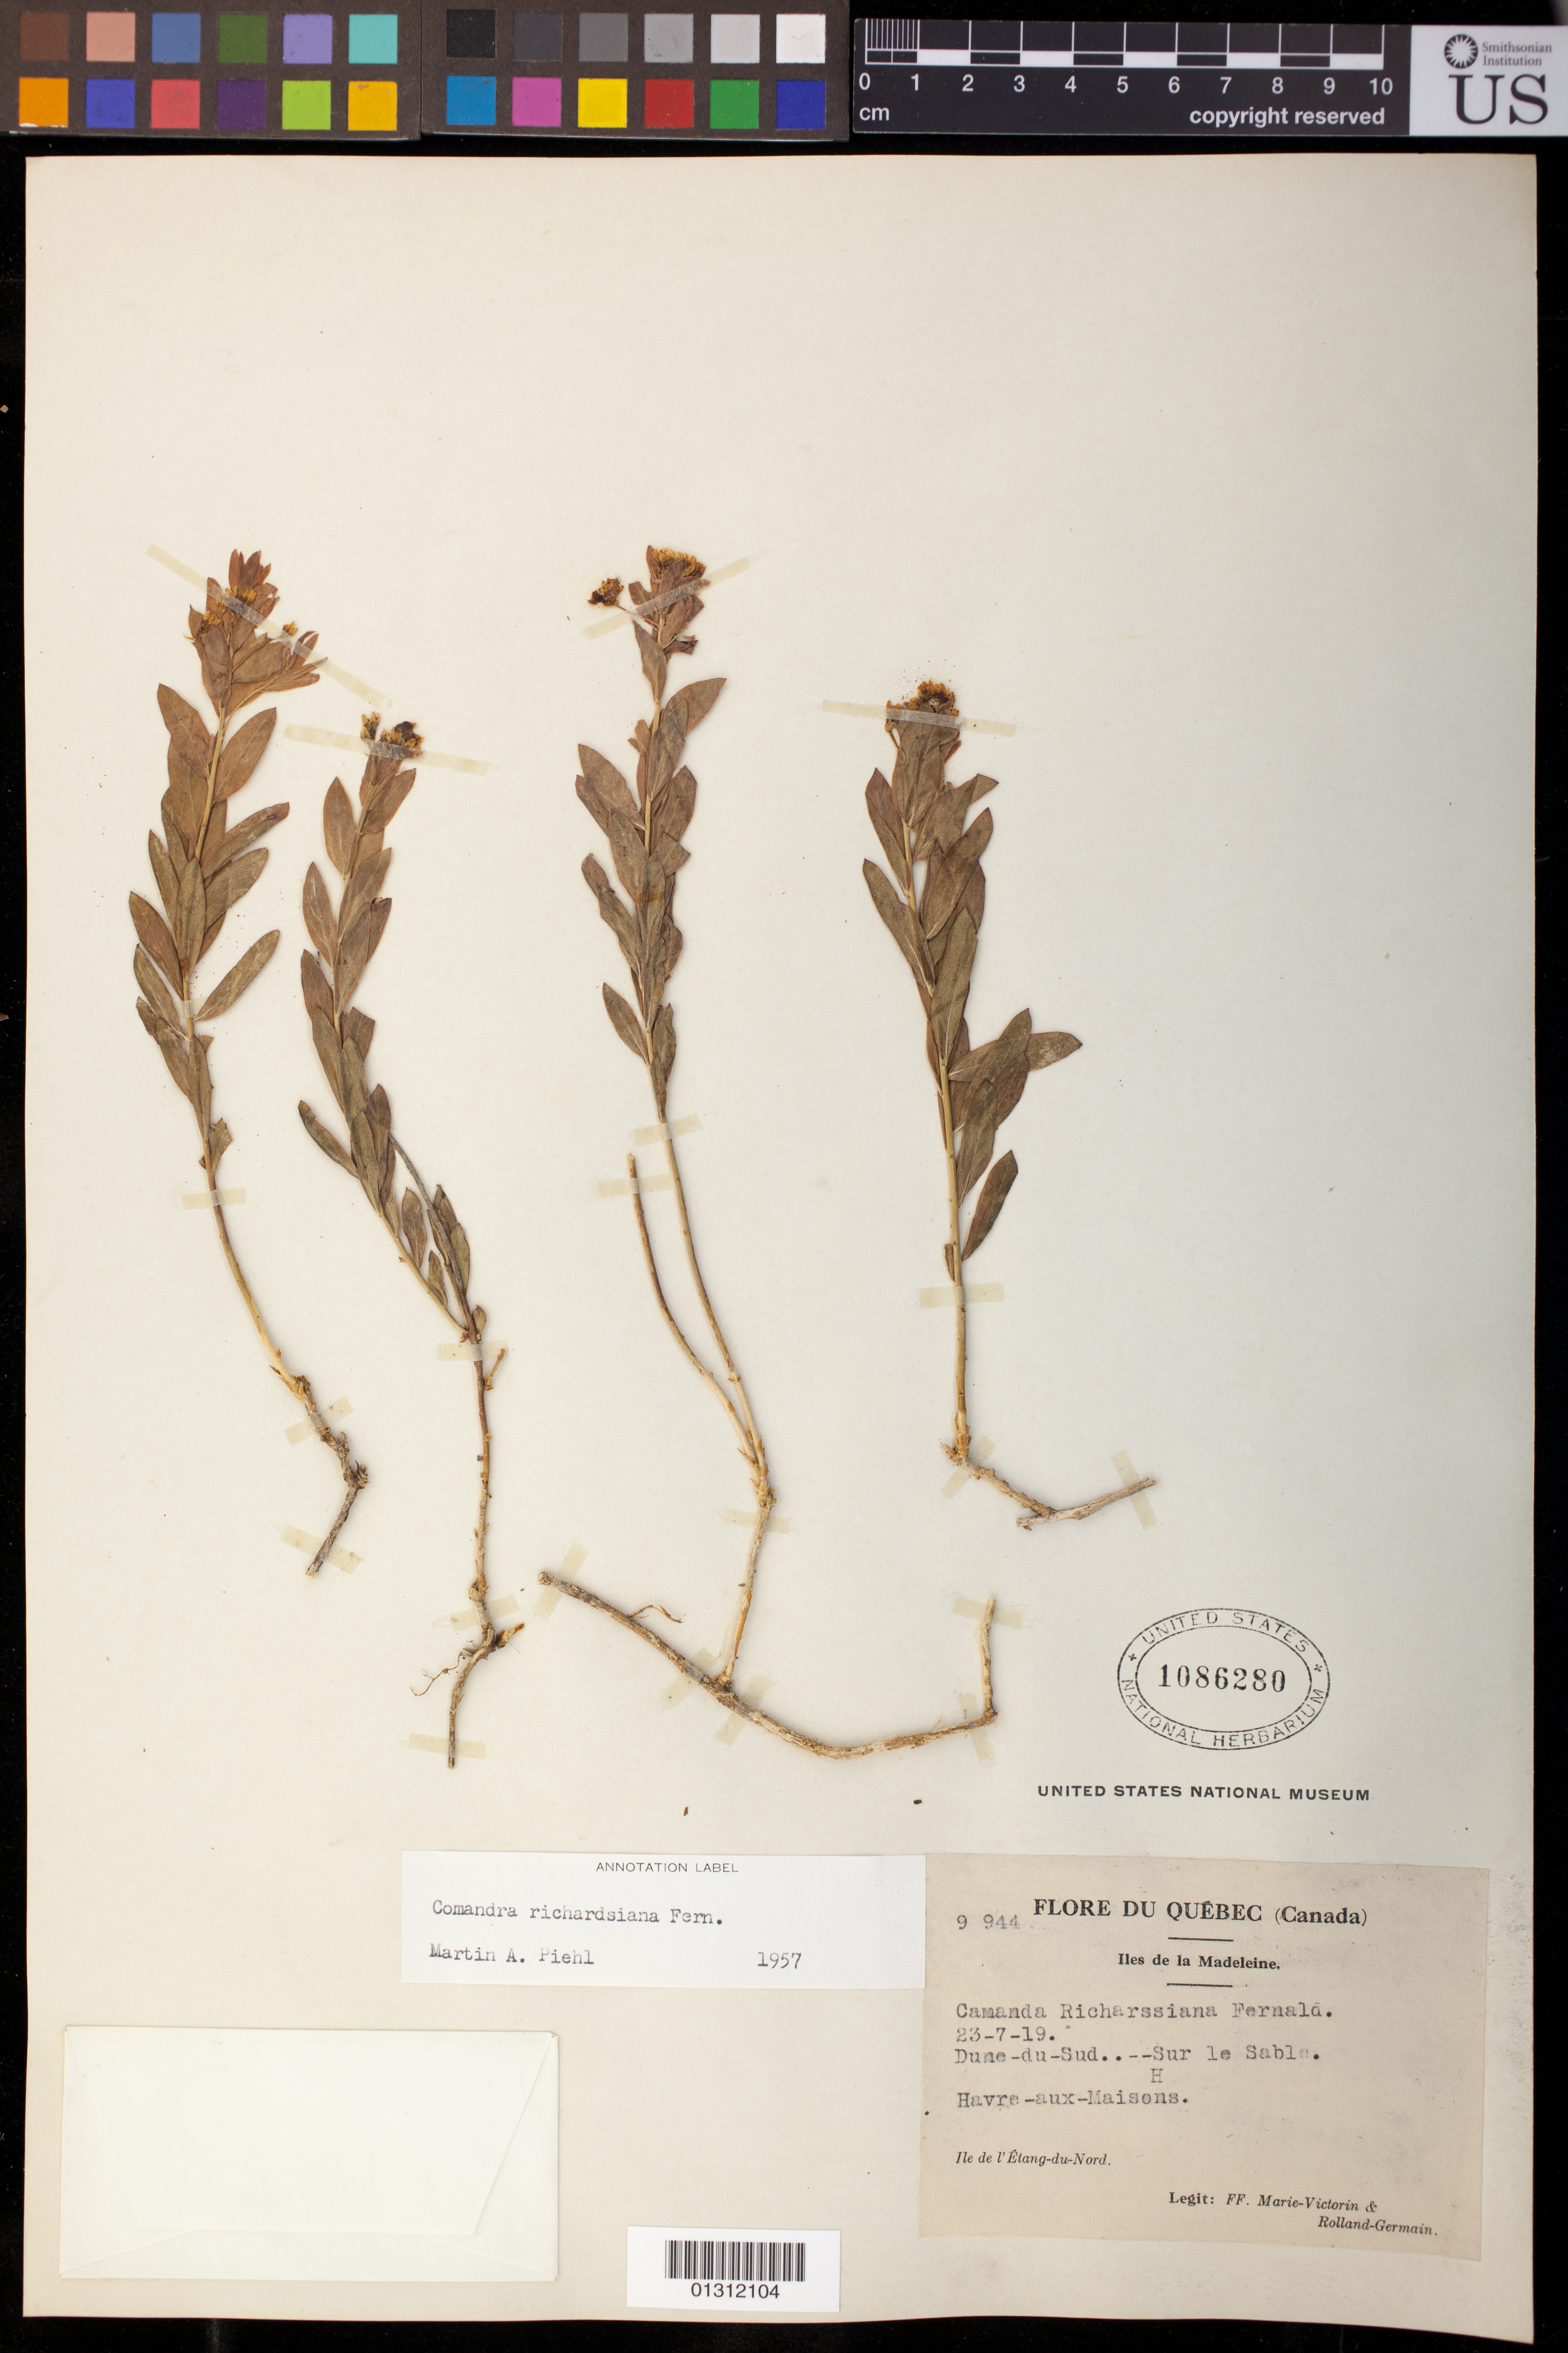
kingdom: Plantae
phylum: Tracheophyta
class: Magnoliopsida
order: Santalales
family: Comandraceae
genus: Comandra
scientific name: Comandra richardsiana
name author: Fernald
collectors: -. Marie-Victorin & Rolland-Germain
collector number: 9944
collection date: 1919-07-23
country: Canada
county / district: Havre-aux-Maisons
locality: Iles de la Madeleine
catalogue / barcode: US 1086280